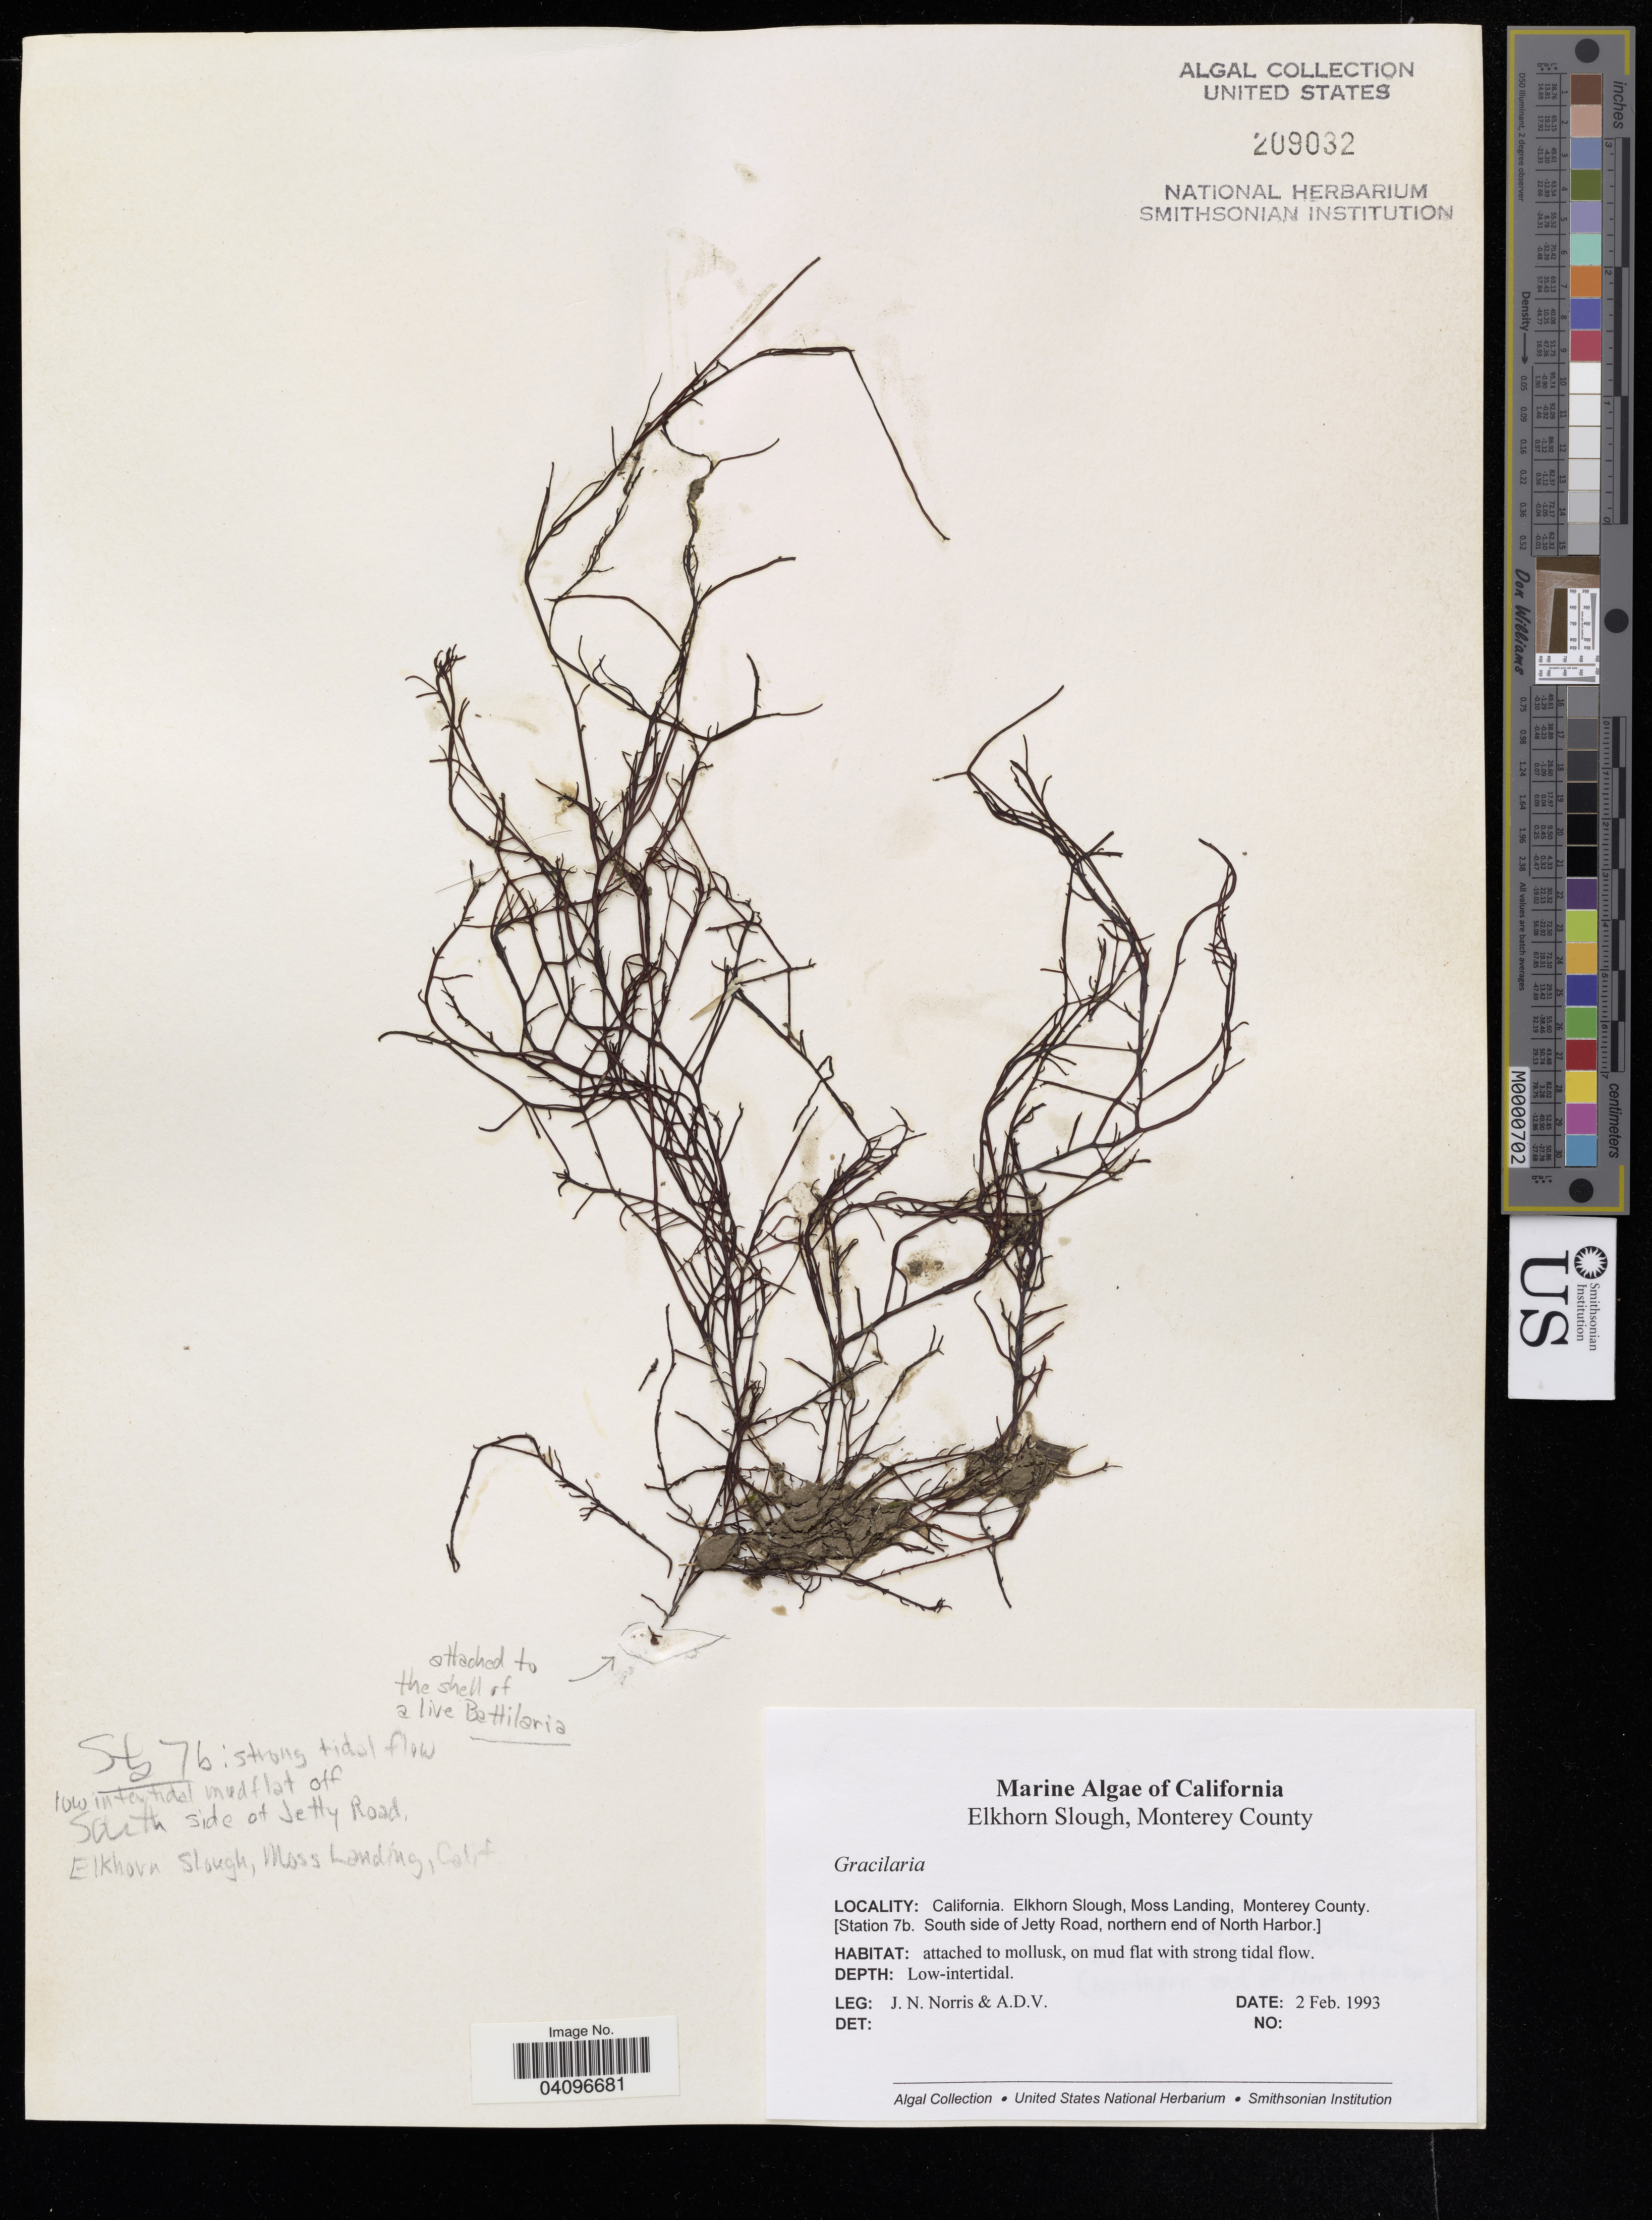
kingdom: Plantae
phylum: Rhodophyta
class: Florideophyceae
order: Gracilariales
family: Gracilariaceae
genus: Gracilaria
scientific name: Gracilaria sp.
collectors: J. N. Norris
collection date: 1993-02-02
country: United States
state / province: California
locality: Elkhorn Slough, Moss Landing, Montery County. [Station 7b. South side of Jetty Road, northern end of North Harbour].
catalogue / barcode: US 209032